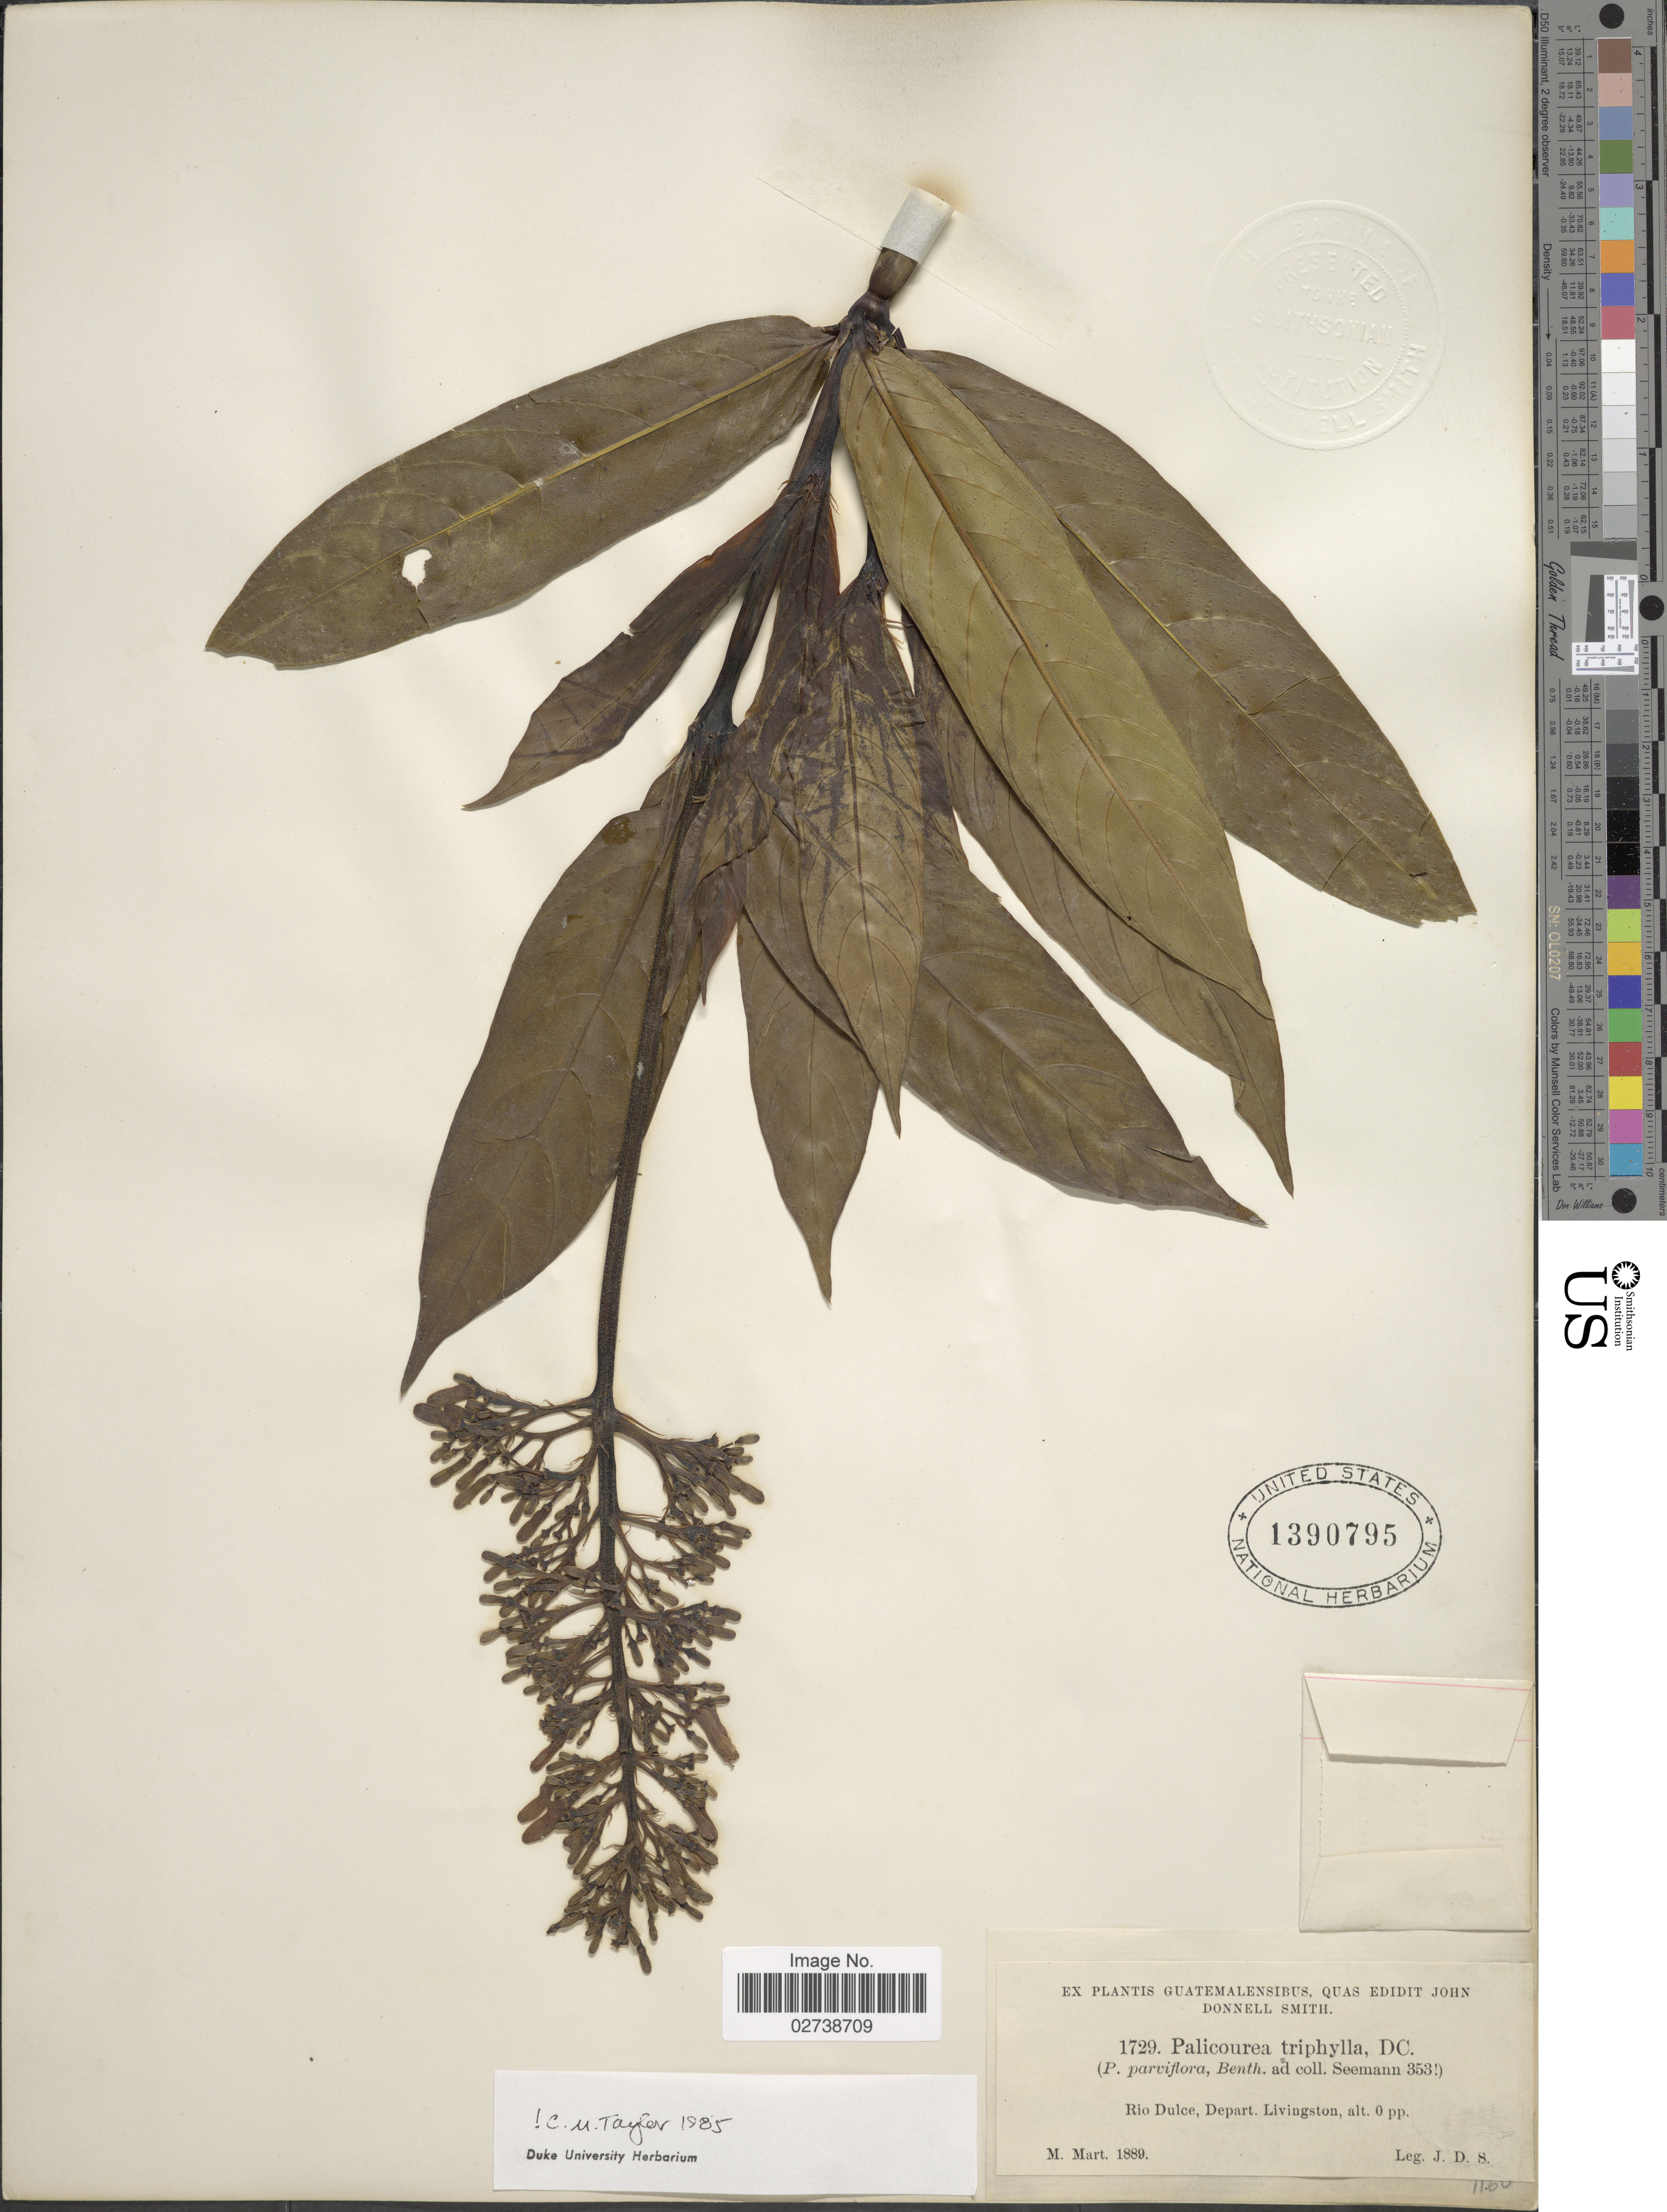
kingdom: Plantae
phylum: Tracheophyta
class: Magnoliopsida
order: Gentianales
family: Rubiaceae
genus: Palicourea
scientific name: Palicourea triphylla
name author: DC.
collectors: J. Donnell Smith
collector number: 1729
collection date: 1889-03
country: Guatemala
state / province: Izabal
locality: Rio Dulce, Depart Livingston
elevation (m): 0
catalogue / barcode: US 1390795